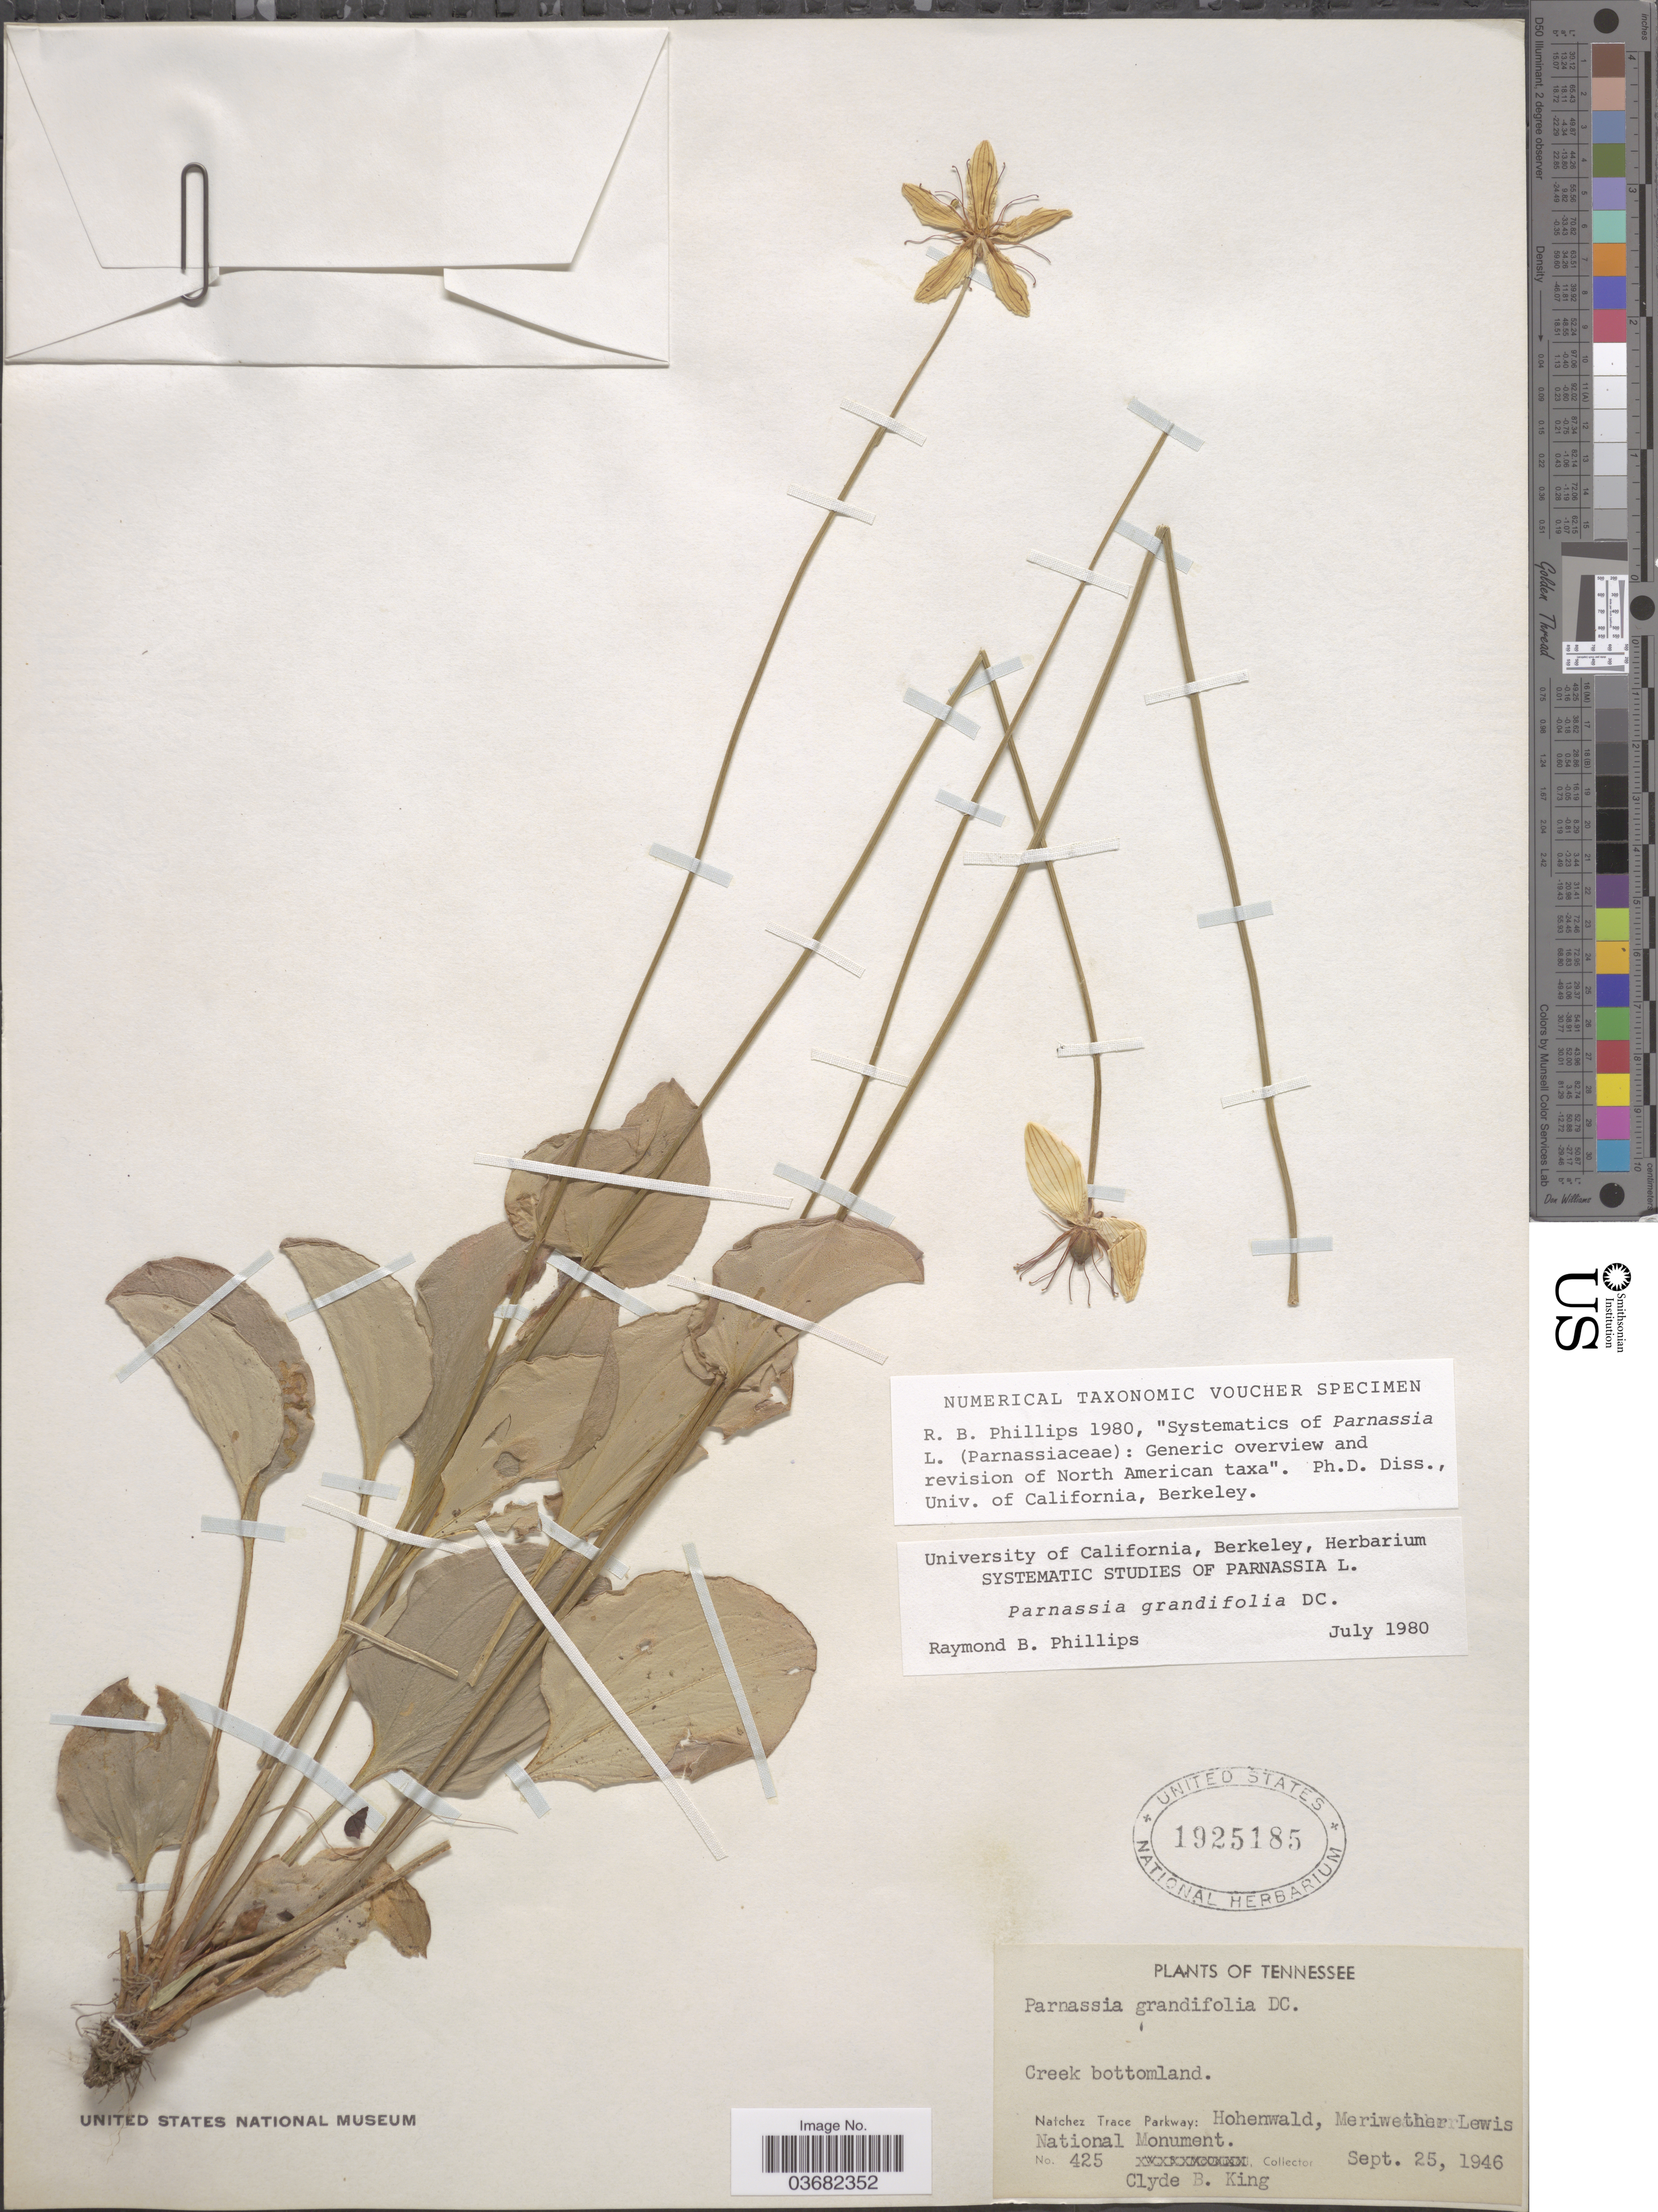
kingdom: Plantae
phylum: Tracheophyta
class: Magnoliopsida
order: Celastrales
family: Parnassiaceae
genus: Parnassia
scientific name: Parnassia grandifolia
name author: DC.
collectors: C. King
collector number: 425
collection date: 1946-09-25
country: United States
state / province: Tennessee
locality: Creek bottomland. Natchez Trace Parkway: Hohenwald, Meriwether Lewis National Monument.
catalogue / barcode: US 1925185